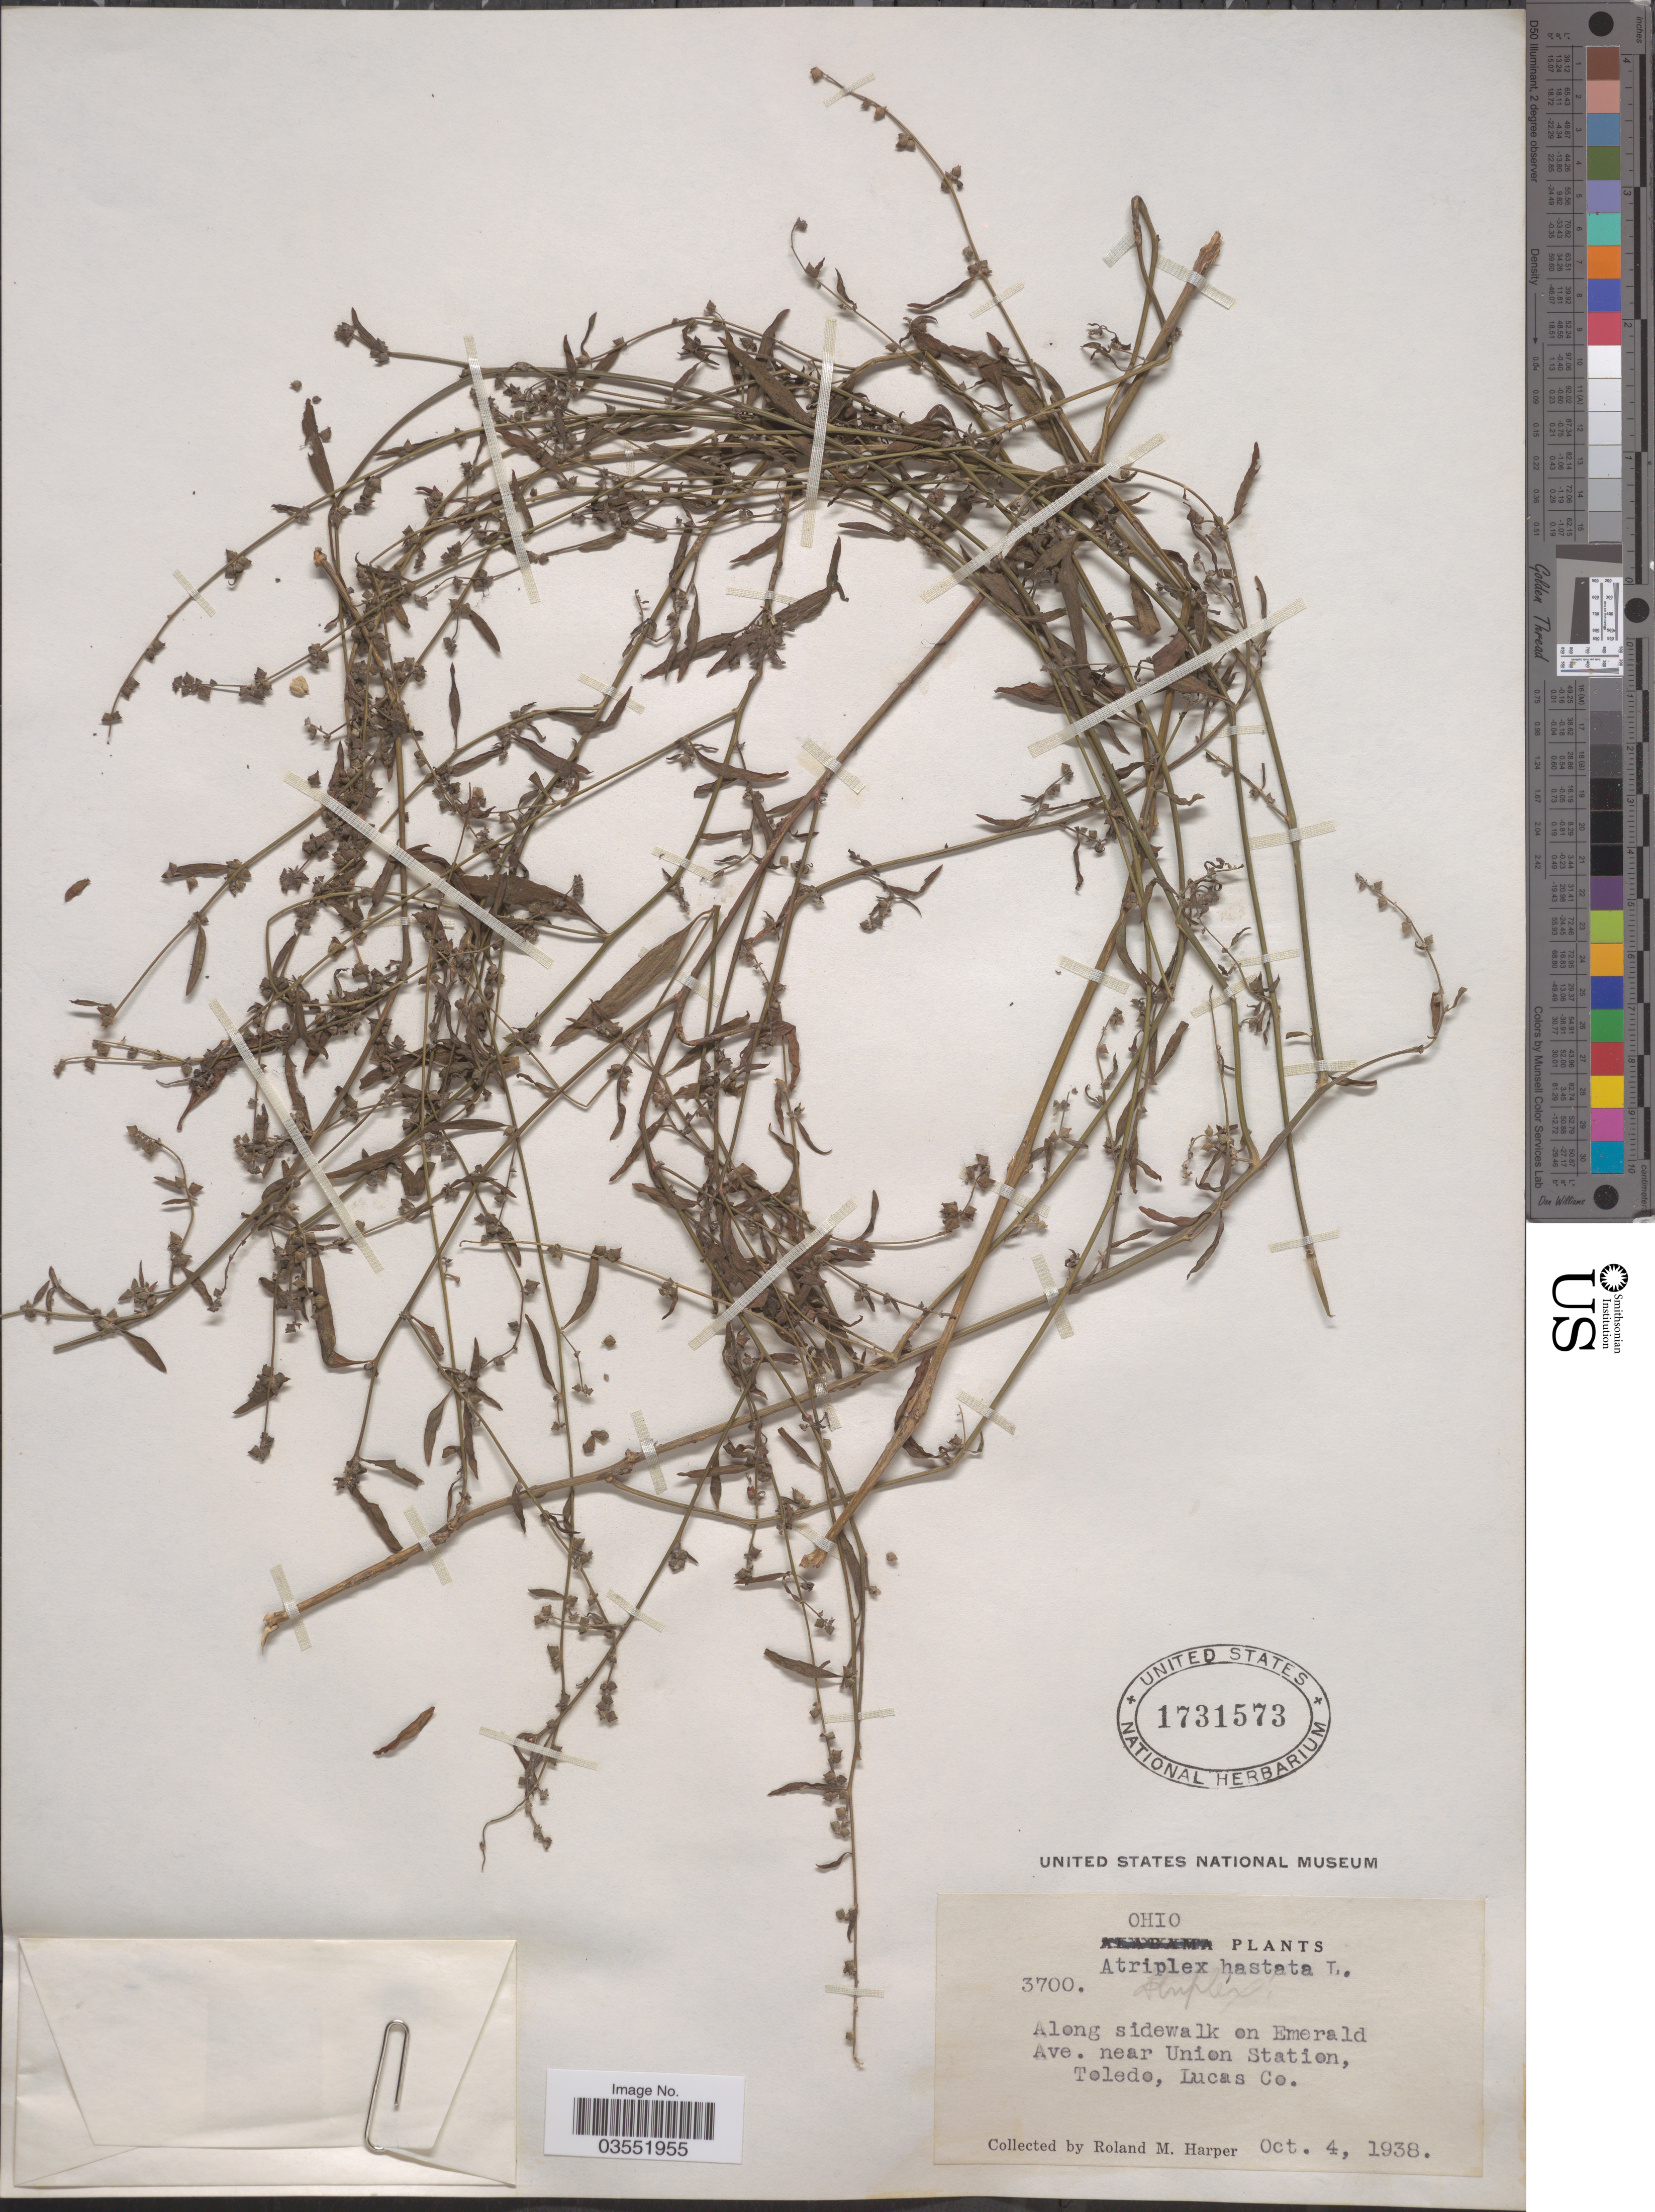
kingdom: Plantae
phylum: Tracheophyta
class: Magnoliopsida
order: Caryophyllales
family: Amaranthaceae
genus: Atriplex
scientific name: Atriplex hastata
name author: L.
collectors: R. M. Harper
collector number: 3700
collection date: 1938-10-04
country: United States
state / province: Ohio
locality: Along sidewalk on Emerald Ave. near Union Station, Toledo, Lucas Co.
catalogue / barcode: US 1731573